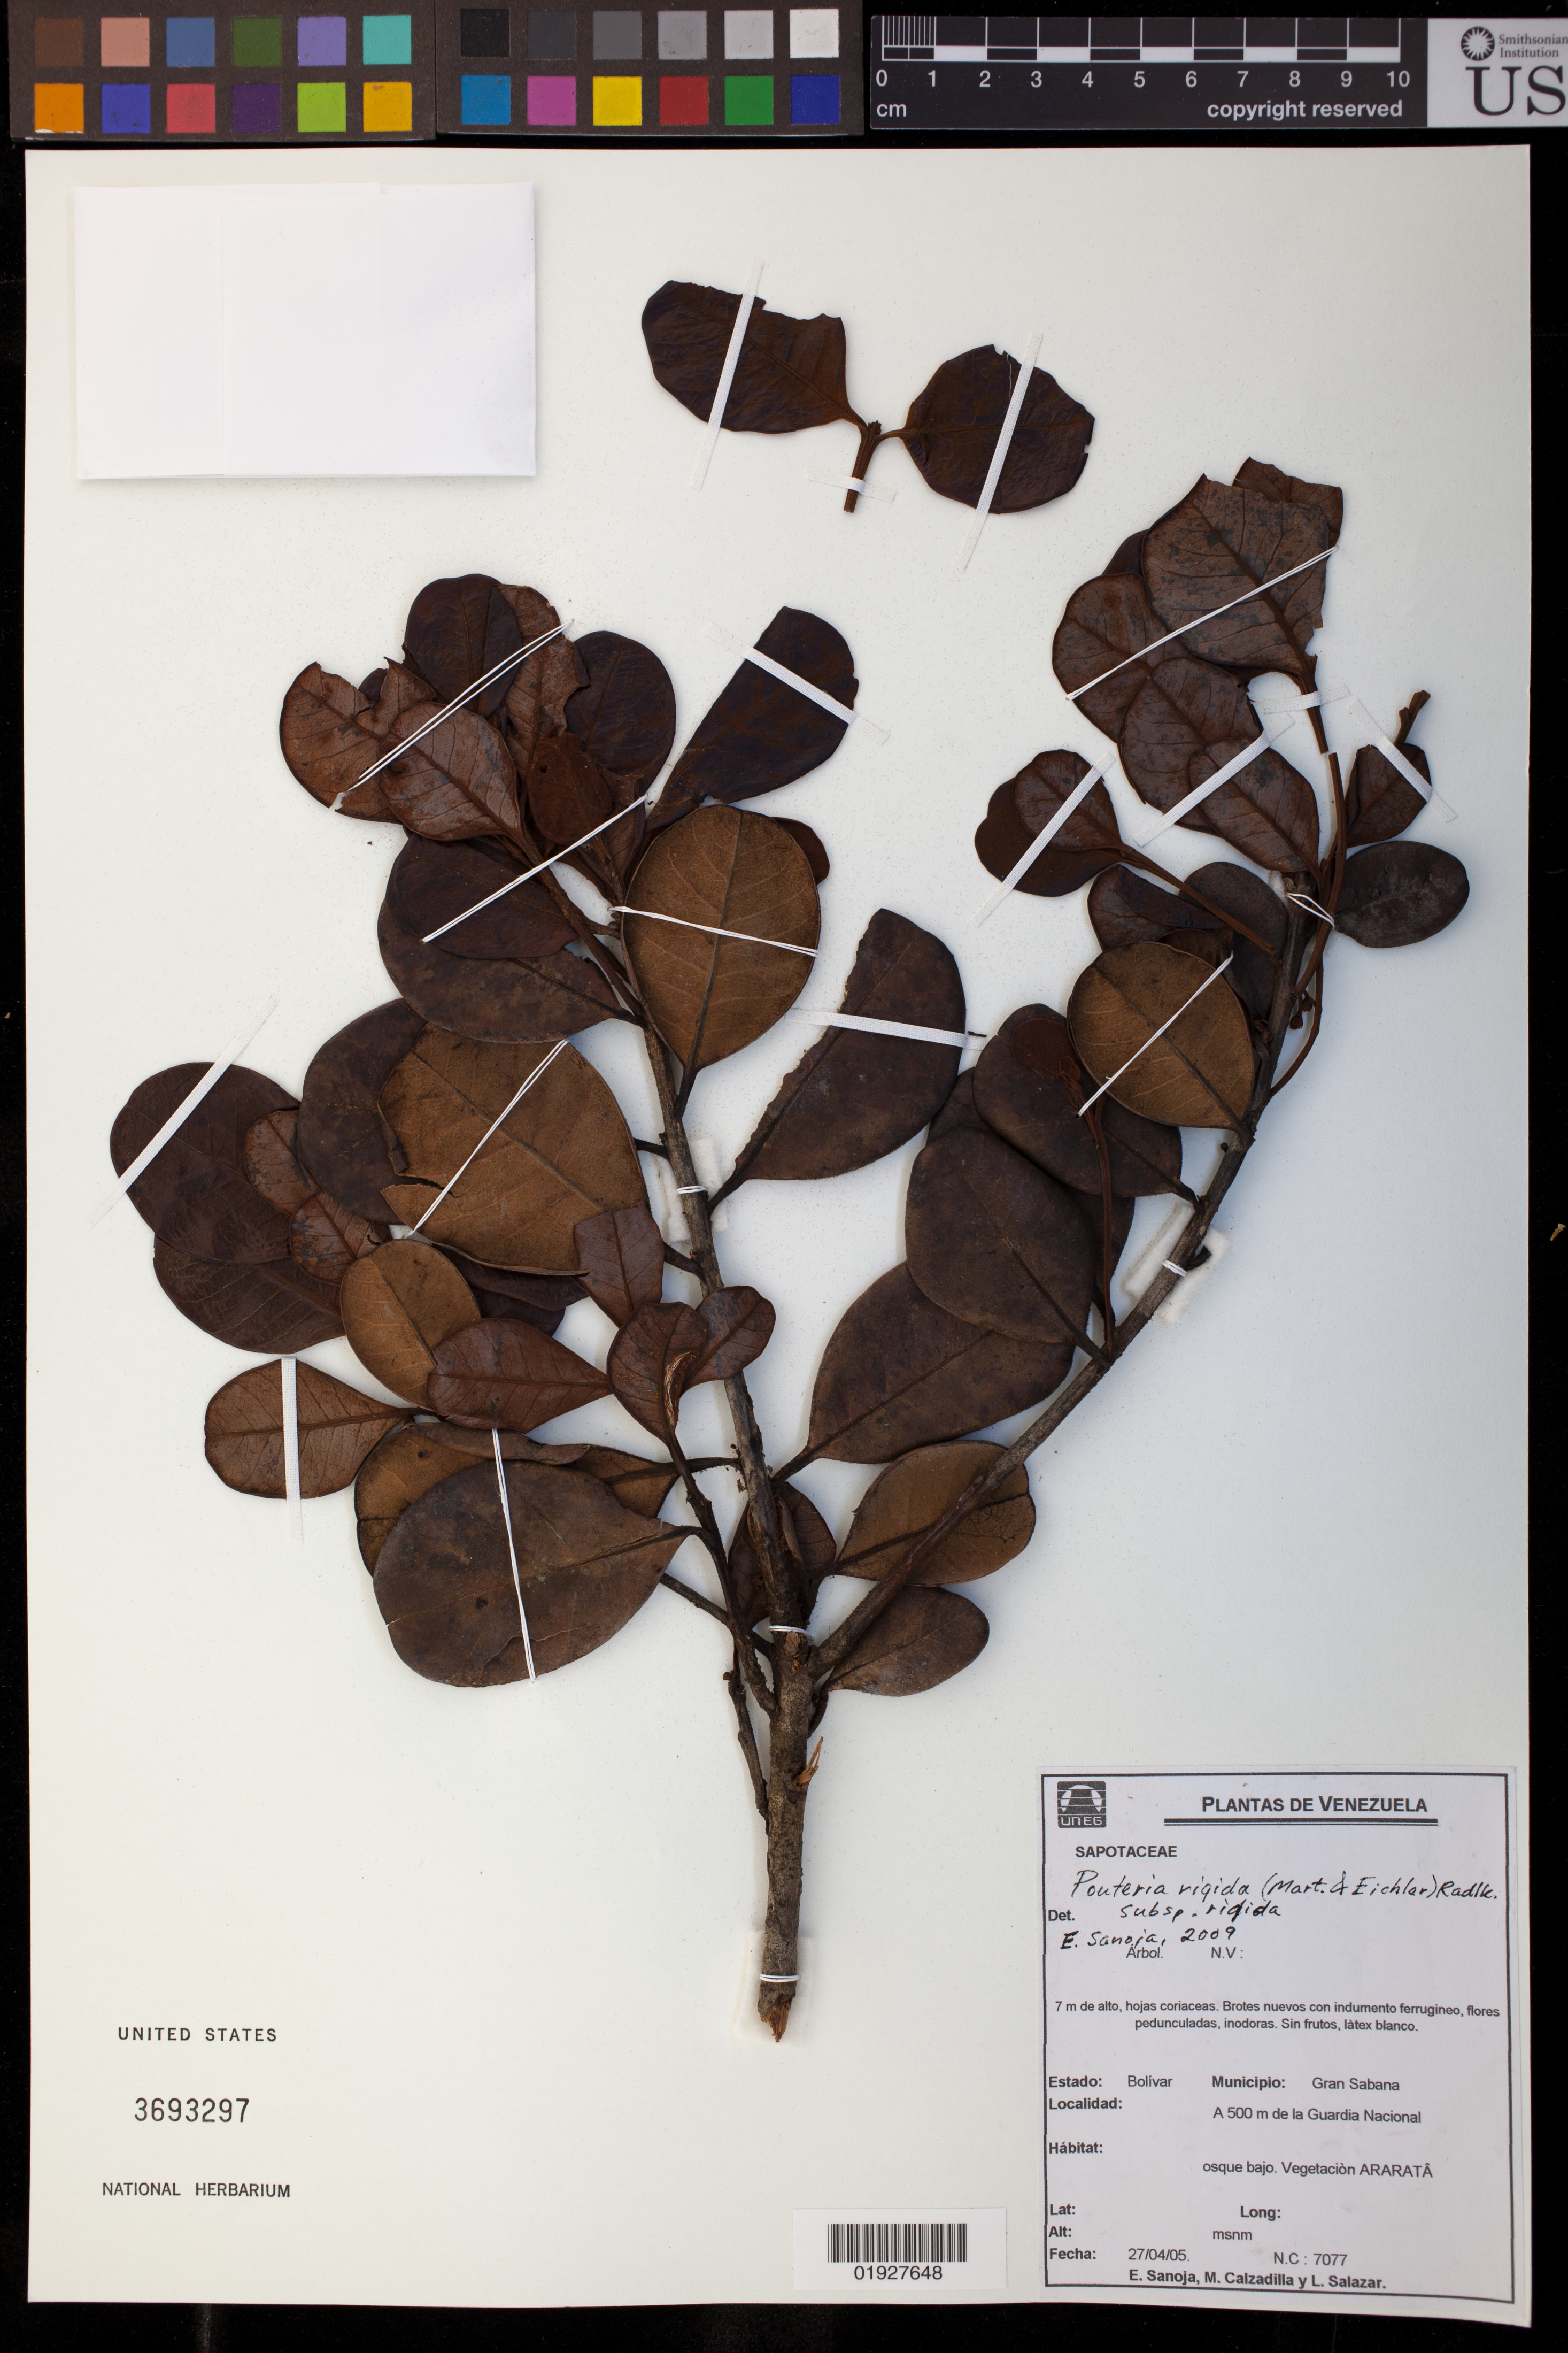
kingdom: Plantae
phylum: Tracheophyta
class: Magnoliopsida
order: Ericales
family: Sapotaceae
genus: Pouteria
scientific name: Pouteria rigida var. rigida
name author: (Mart. & Eichler) Radlk.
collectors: E. Sanoja, M. Calzadilla & L. Salazar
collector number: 7077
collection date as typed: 27 April 2005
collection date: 2005-04-27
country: Venezuela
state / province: Bolivar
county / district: Gran Sabana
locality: a 500 m de la Guardia Nacional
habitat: Osque bajo. Vegetacion ARARATA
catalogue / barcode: US 3693297